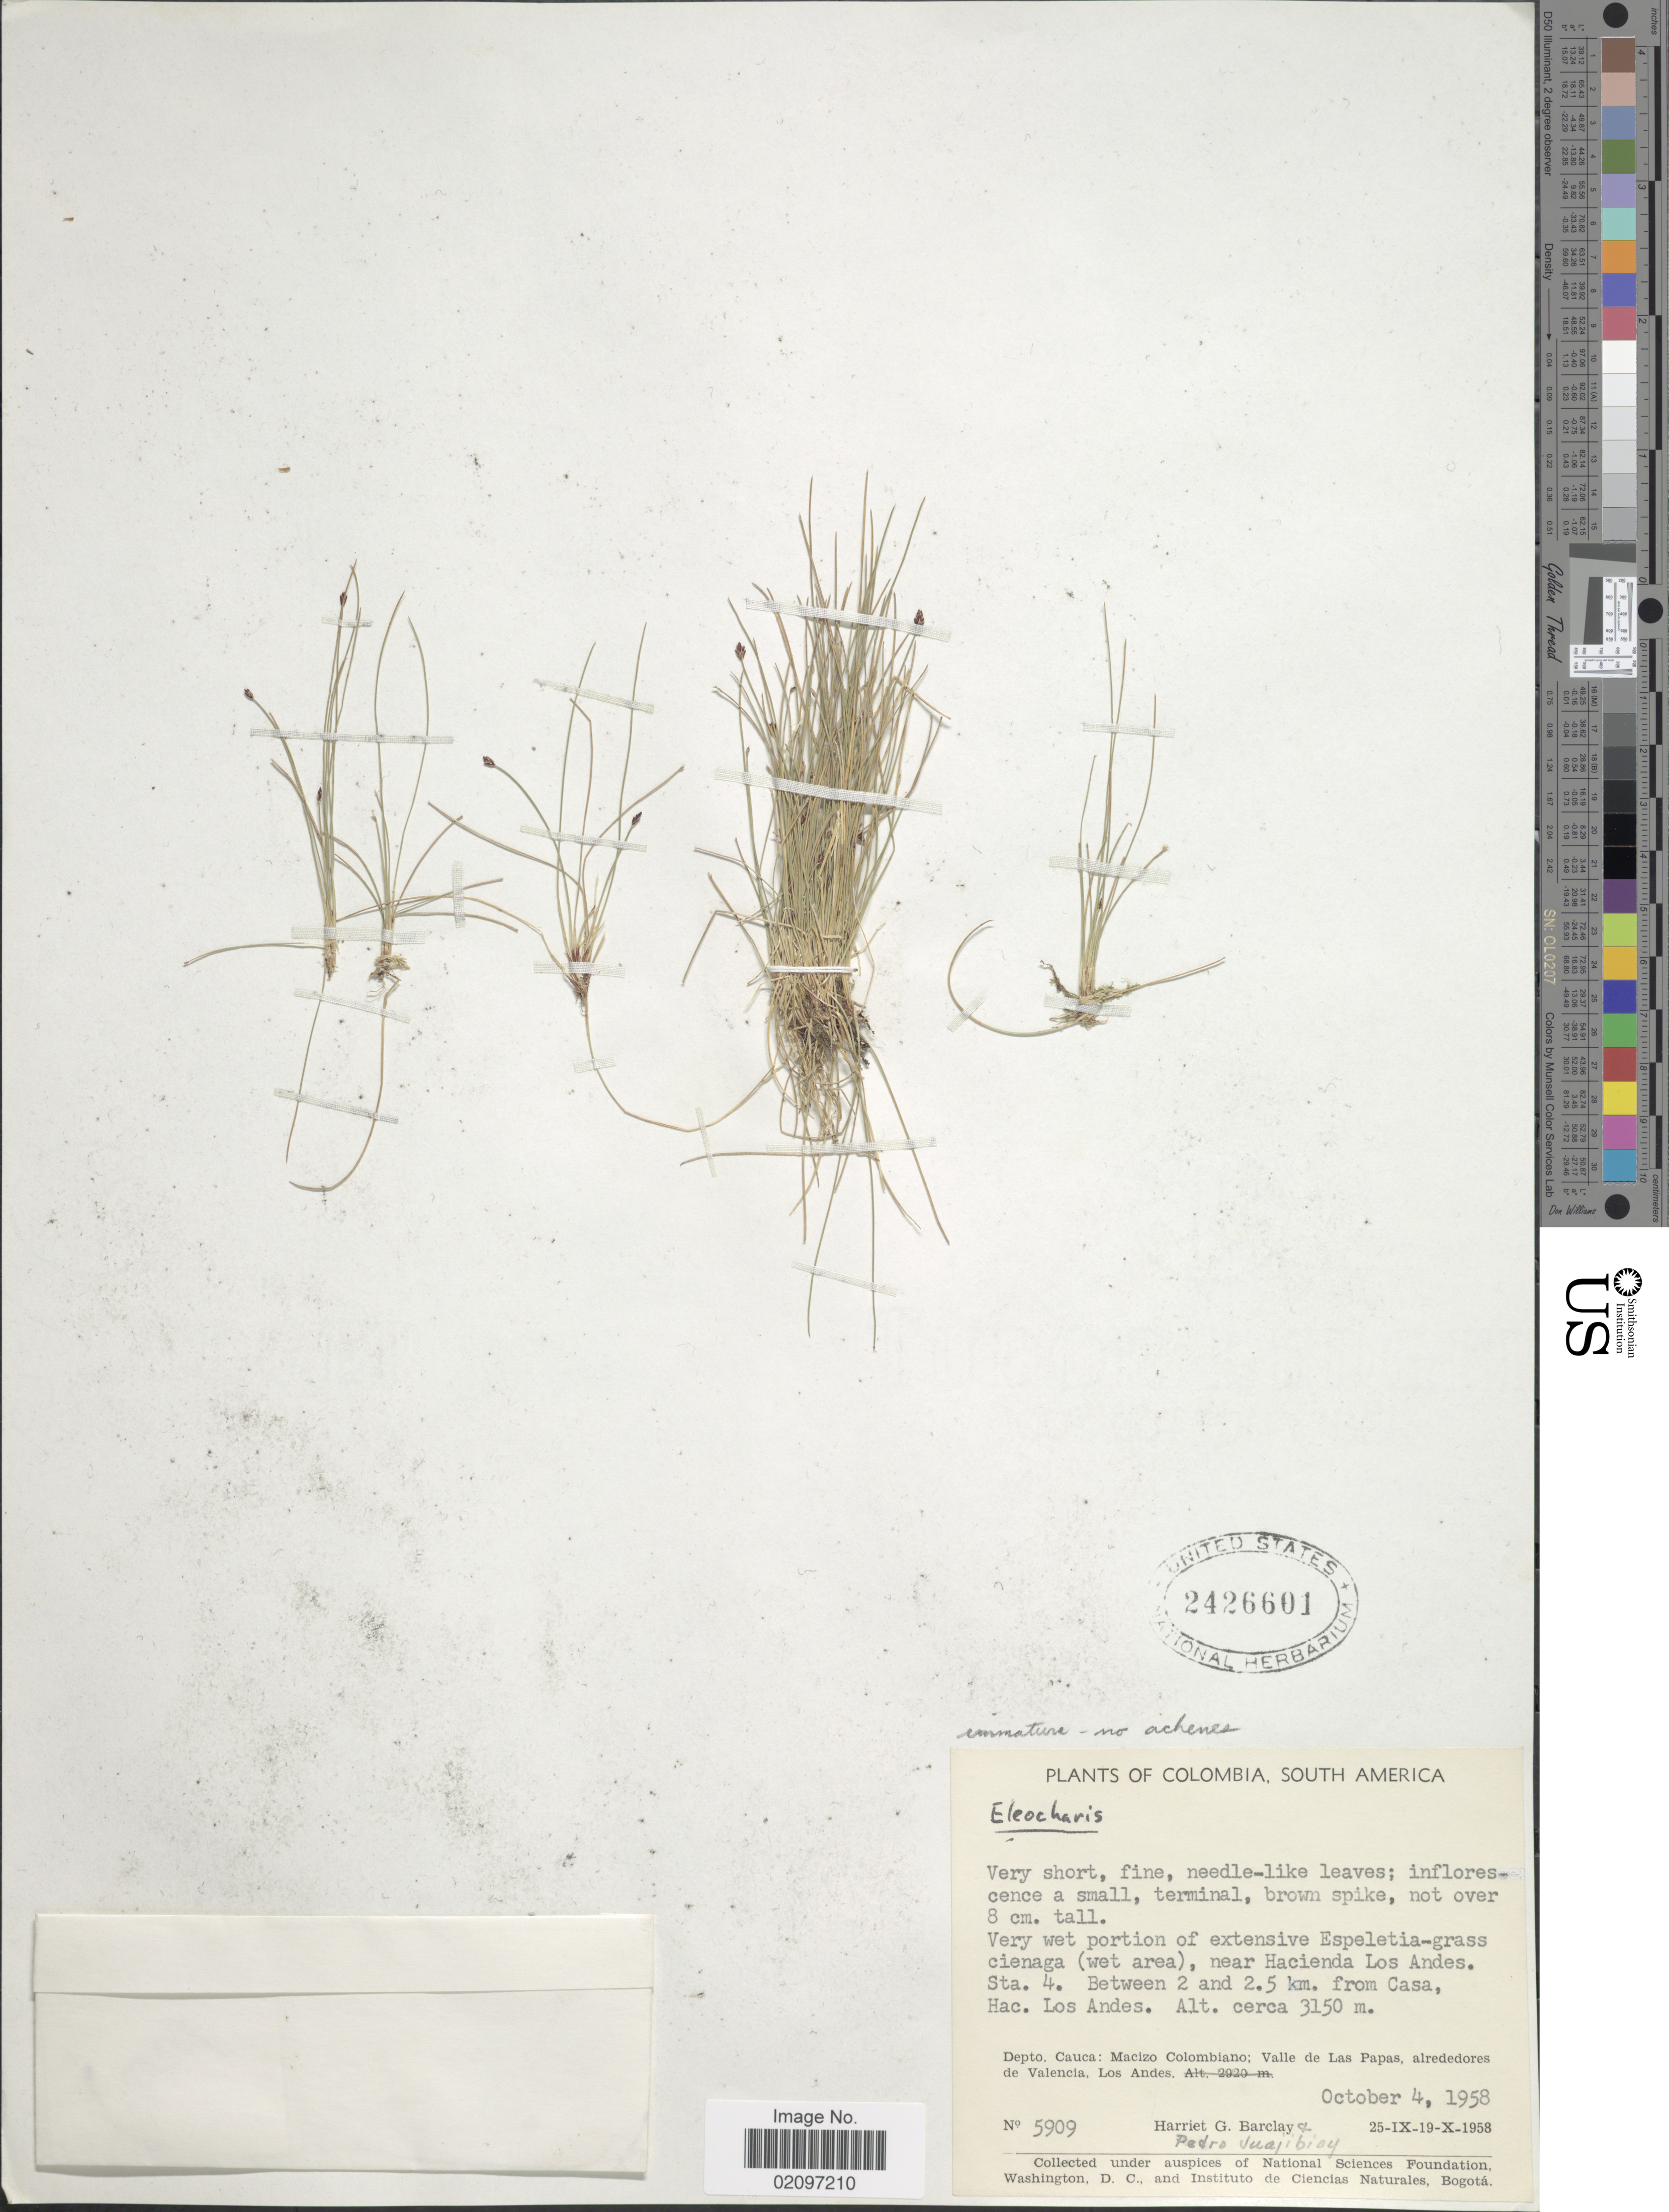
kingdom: Plantae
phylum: Tracheophyta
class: Liliopsida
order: Poales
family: Cyperaceae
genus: Eleocharis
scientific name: Eleocharis sp.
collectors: H. G. Barclay & P. Juajibioy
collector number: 5909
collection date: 1958-10-04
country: Colombia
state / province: Cauca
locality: near Hacienda Los Andes, Sta. 4. between 2 and 2.5 km. from Casa, Hac. Las Andes, Macizo Colombiano: Valle de Las Papas, alrededores de Valencia, Los Andes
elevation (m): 3150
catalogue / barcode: US 2426601